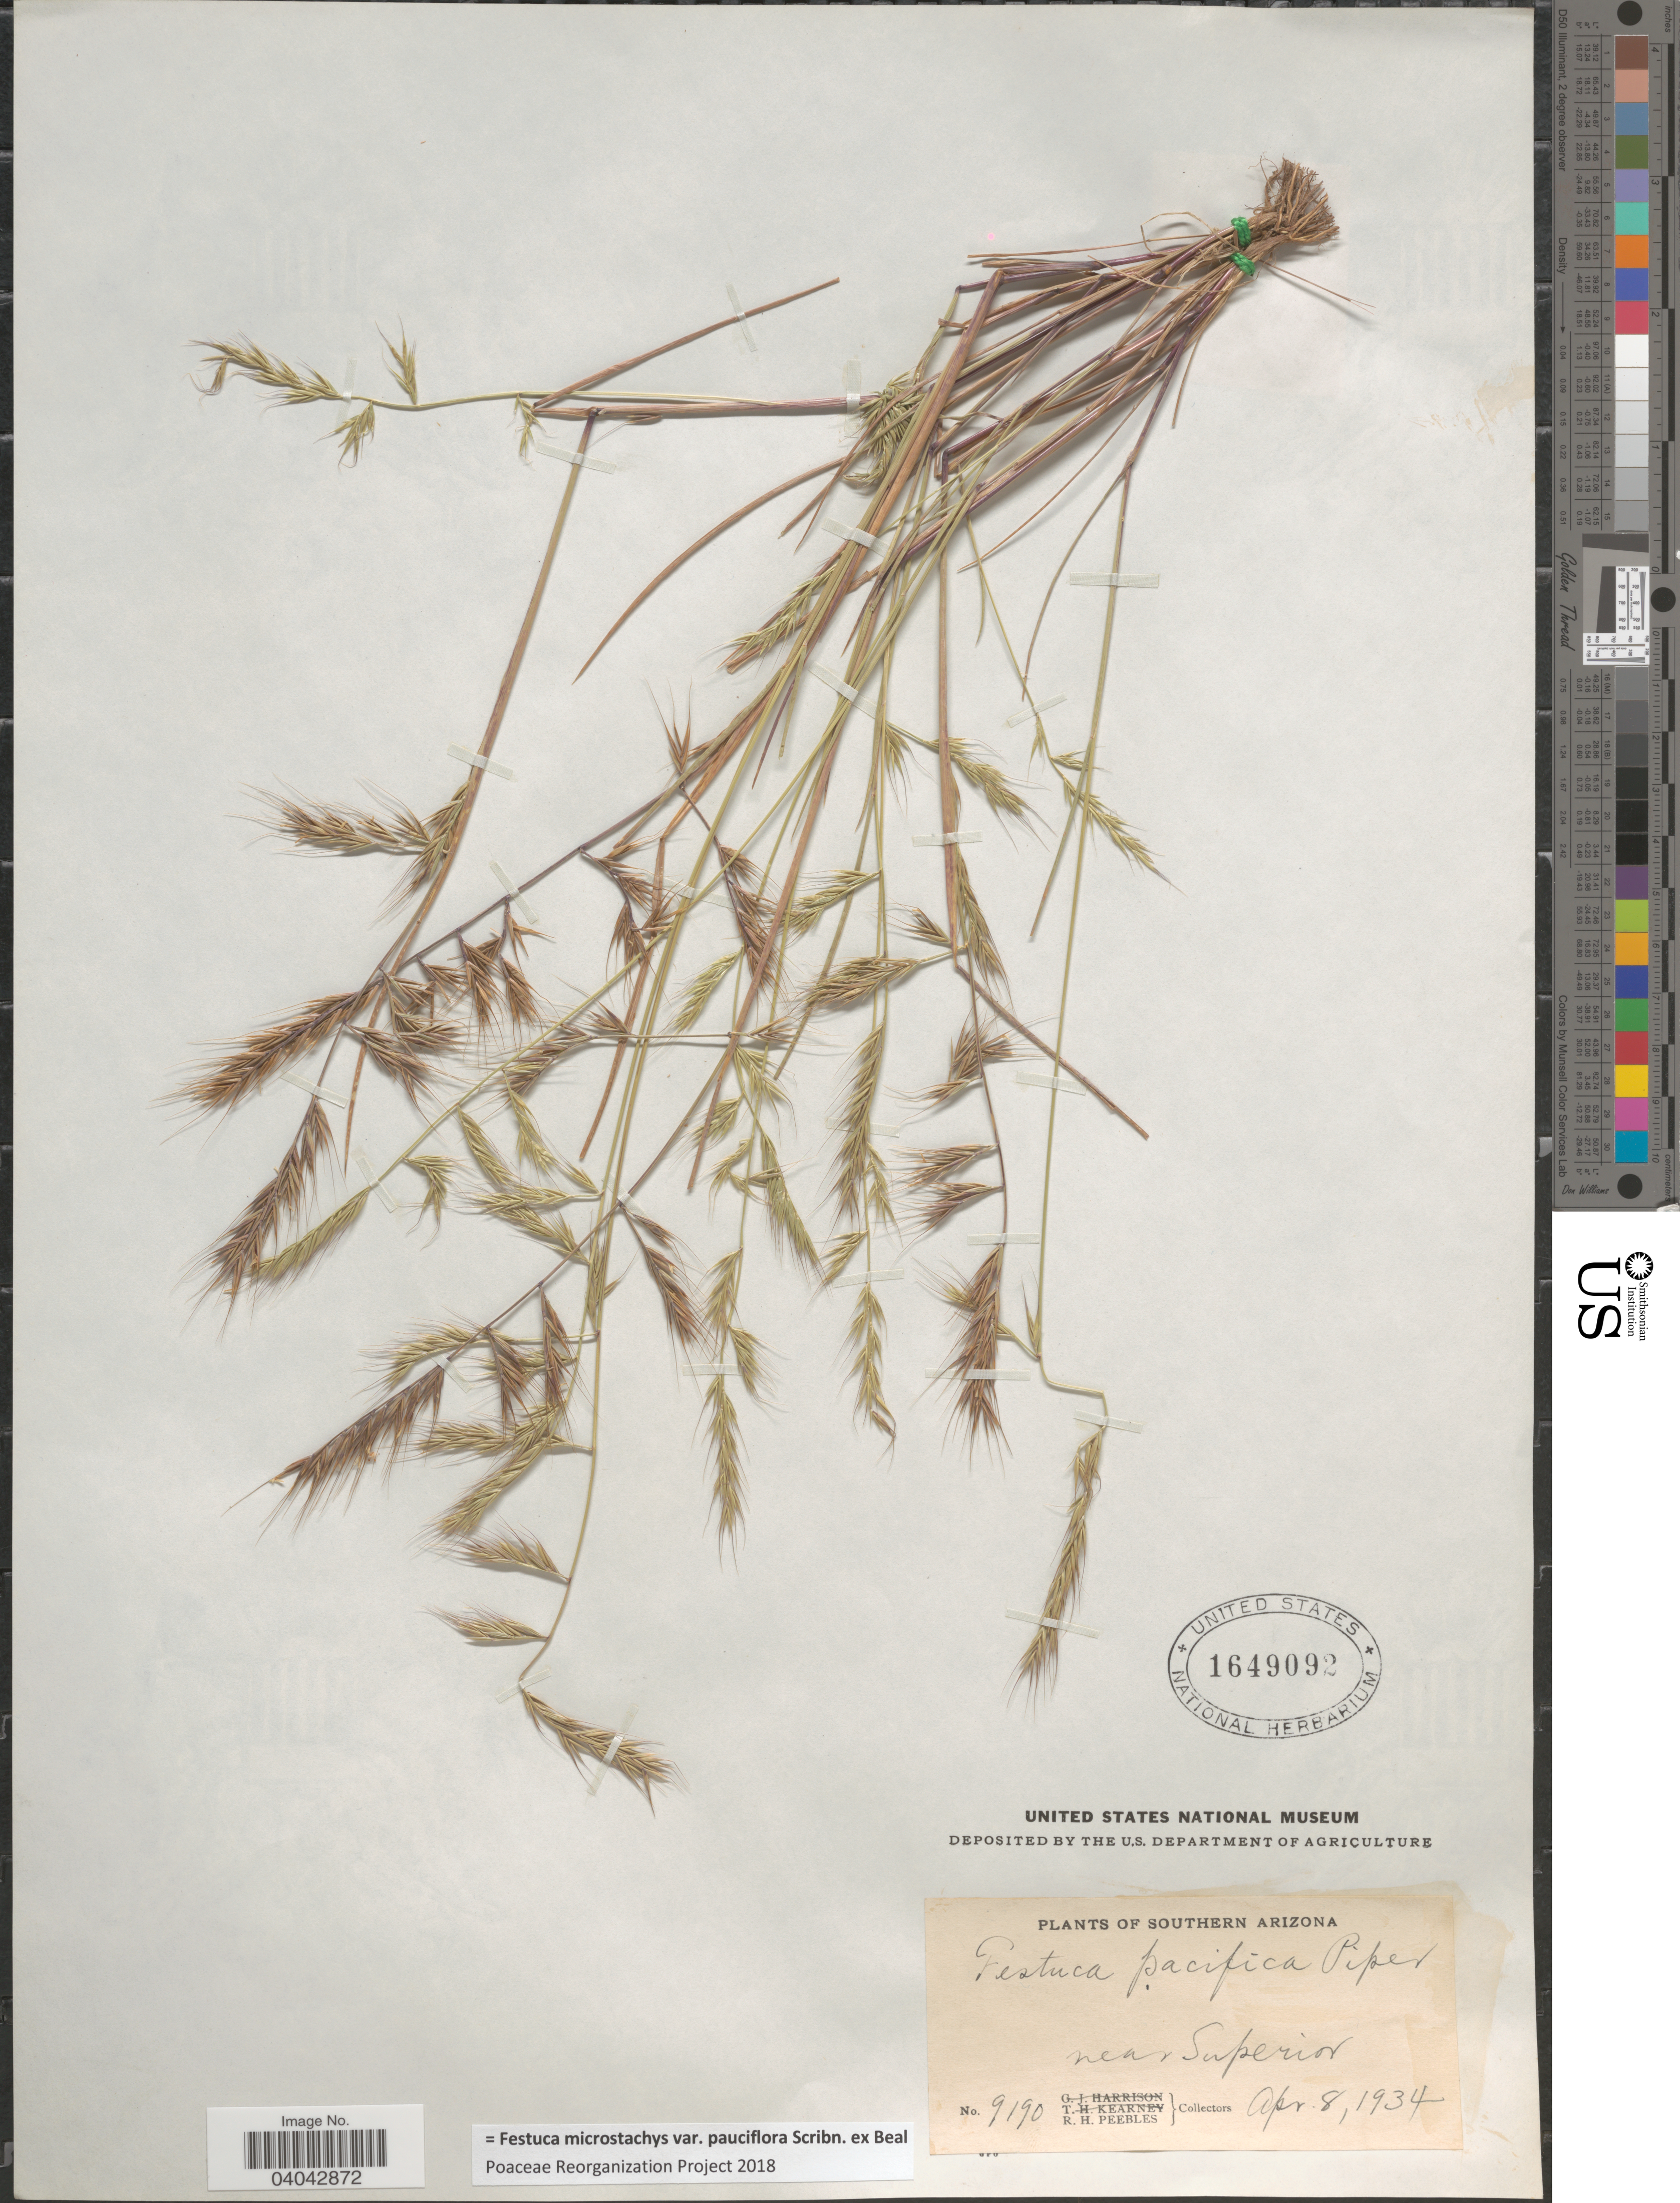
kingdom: Plantae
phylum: Tracheophyta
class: Liliopsida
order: Poales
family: Poaceae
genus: Festuca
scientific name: Festuca microstachys var. pauciflora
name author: Scribn. ex W.J. Beal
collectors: R. H. Peebles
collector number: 9190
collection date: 1934-04-08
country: United States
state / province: Arizona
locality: Southern Arizona. Near Superior.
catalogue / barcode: US 1649092